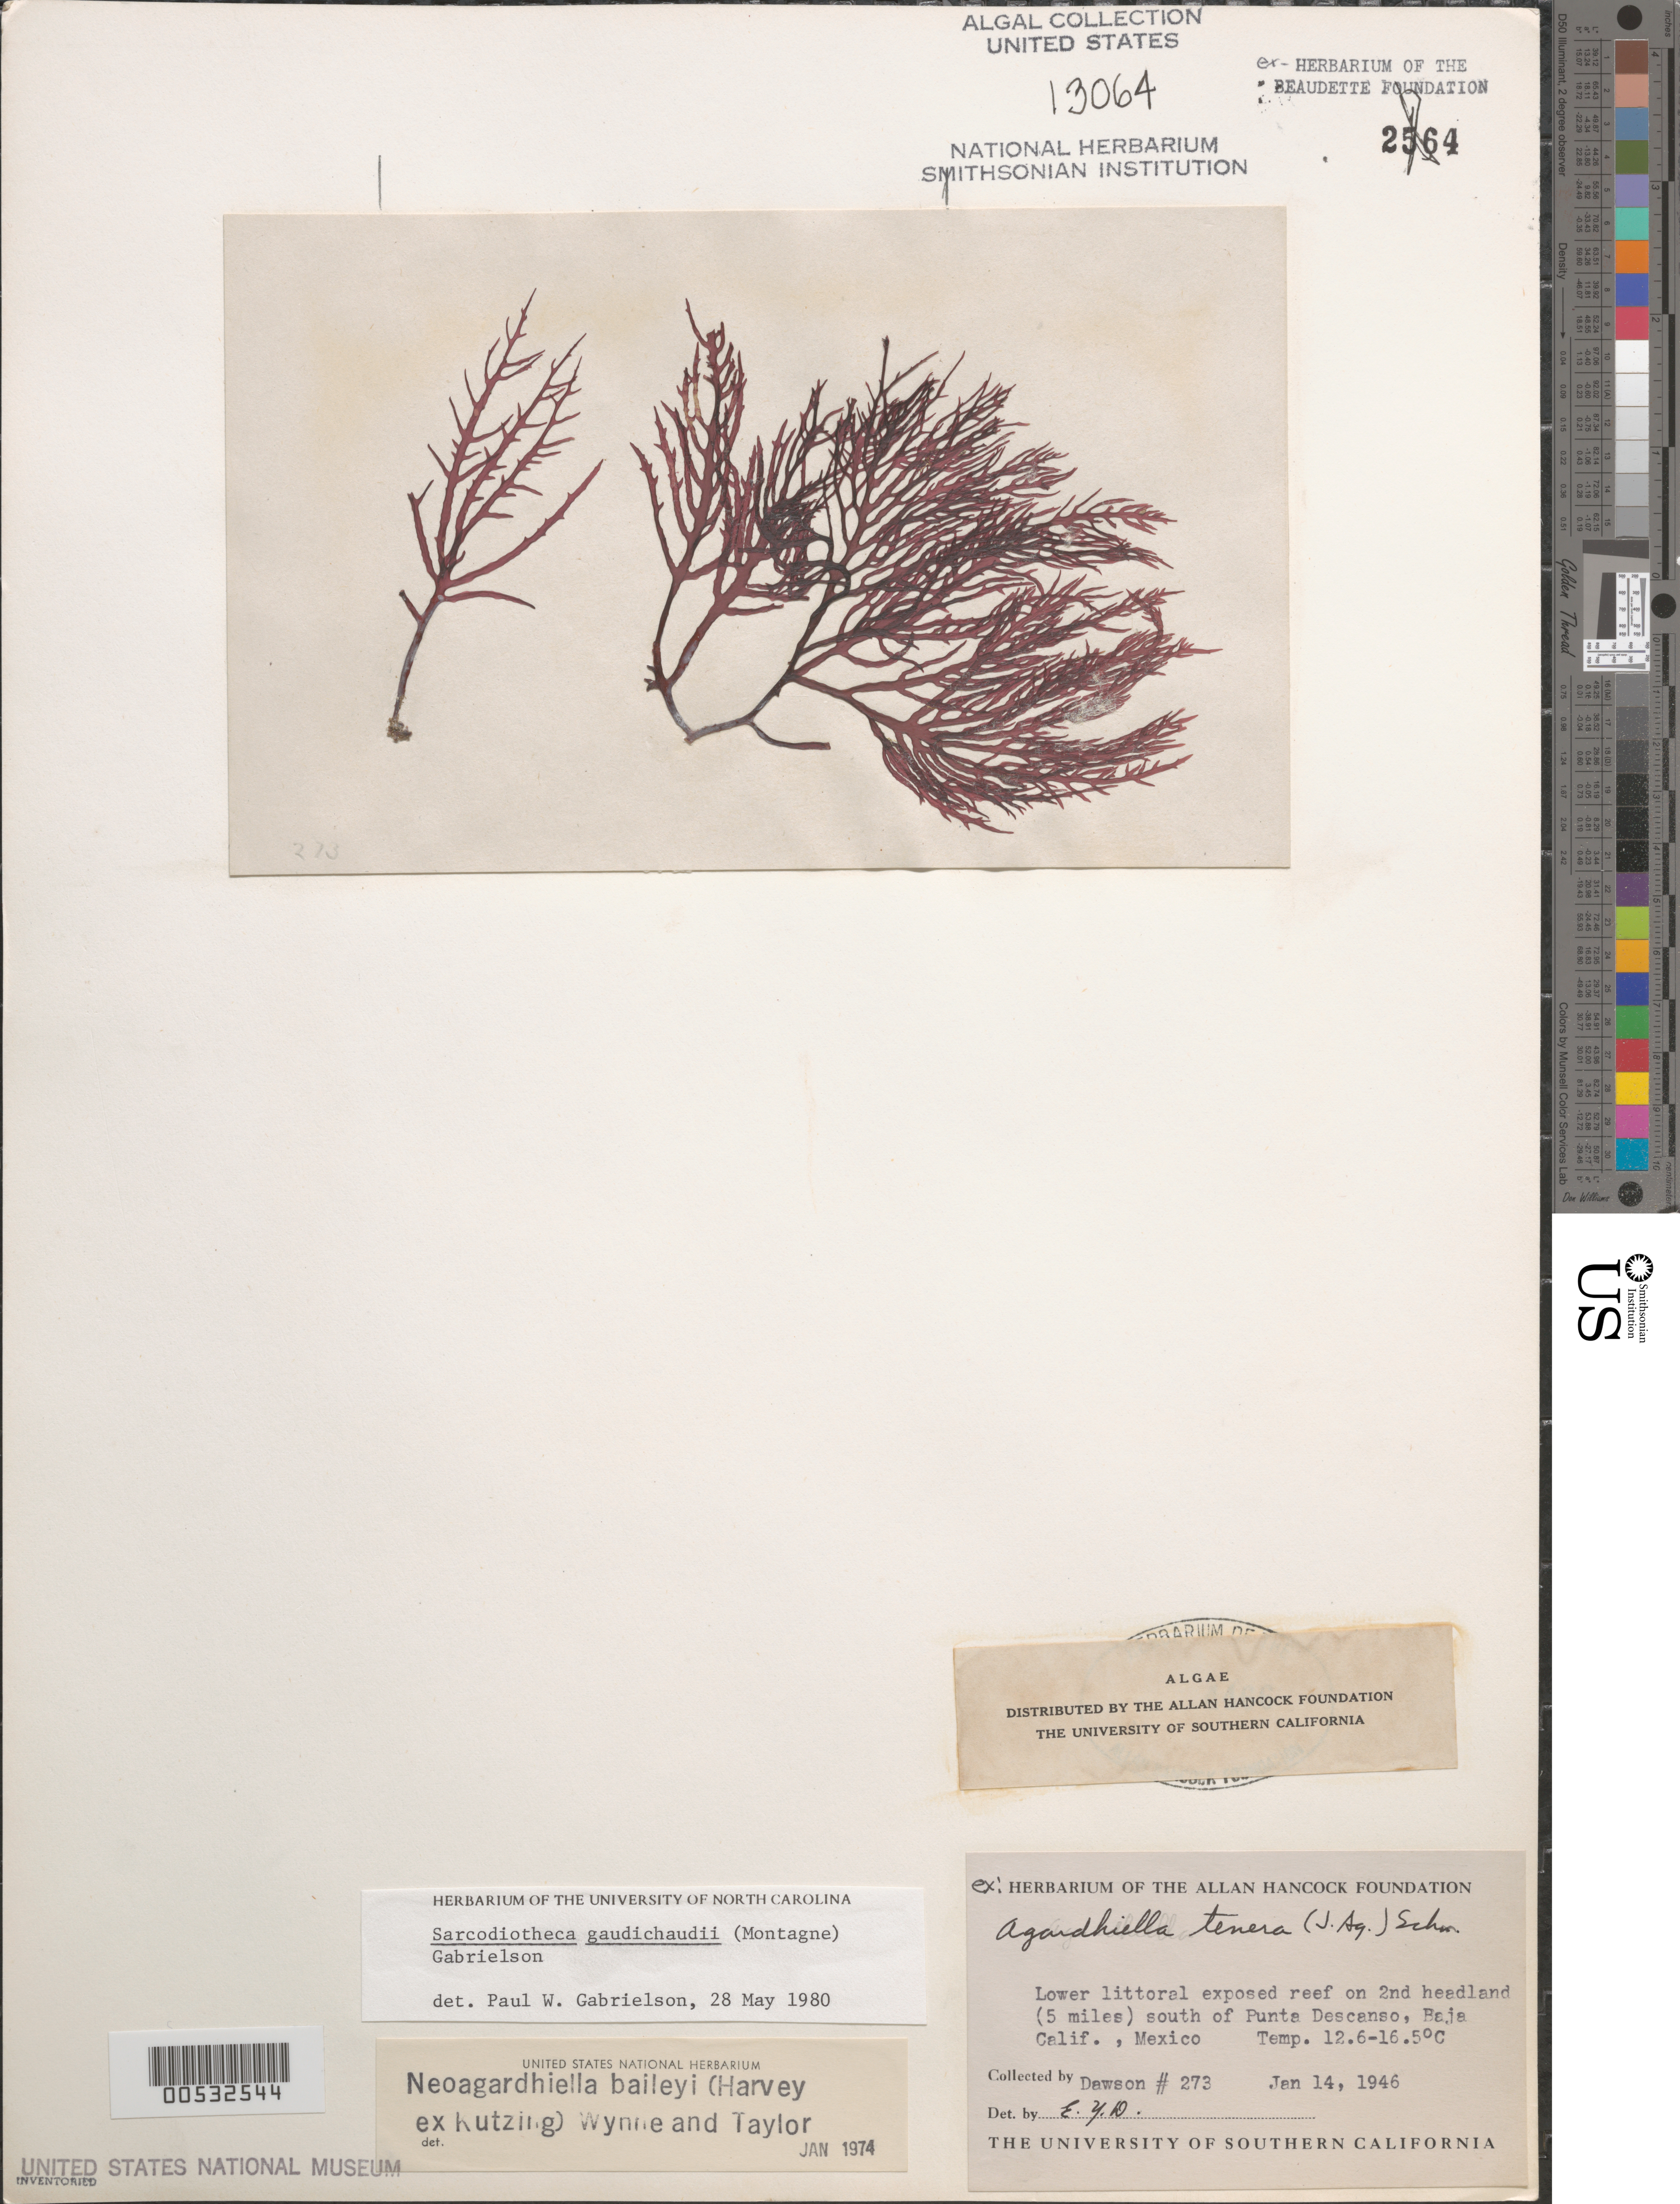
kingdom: Plantae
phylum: Rhodophyta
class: Florideophyceae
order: Gigartinales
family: Solieriaceae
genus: Sarcodiotheca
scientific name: Sarcodiotheca gaudichaudii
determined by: Gabrielson, P. W.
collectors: E. Y. Dawson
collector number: EYD 273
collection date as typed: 14 Jan 1946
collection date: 1946-01-14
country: Mexico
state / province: Baja California Norte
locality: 2nd headland south of Punta Descanso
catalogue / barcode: US 13064